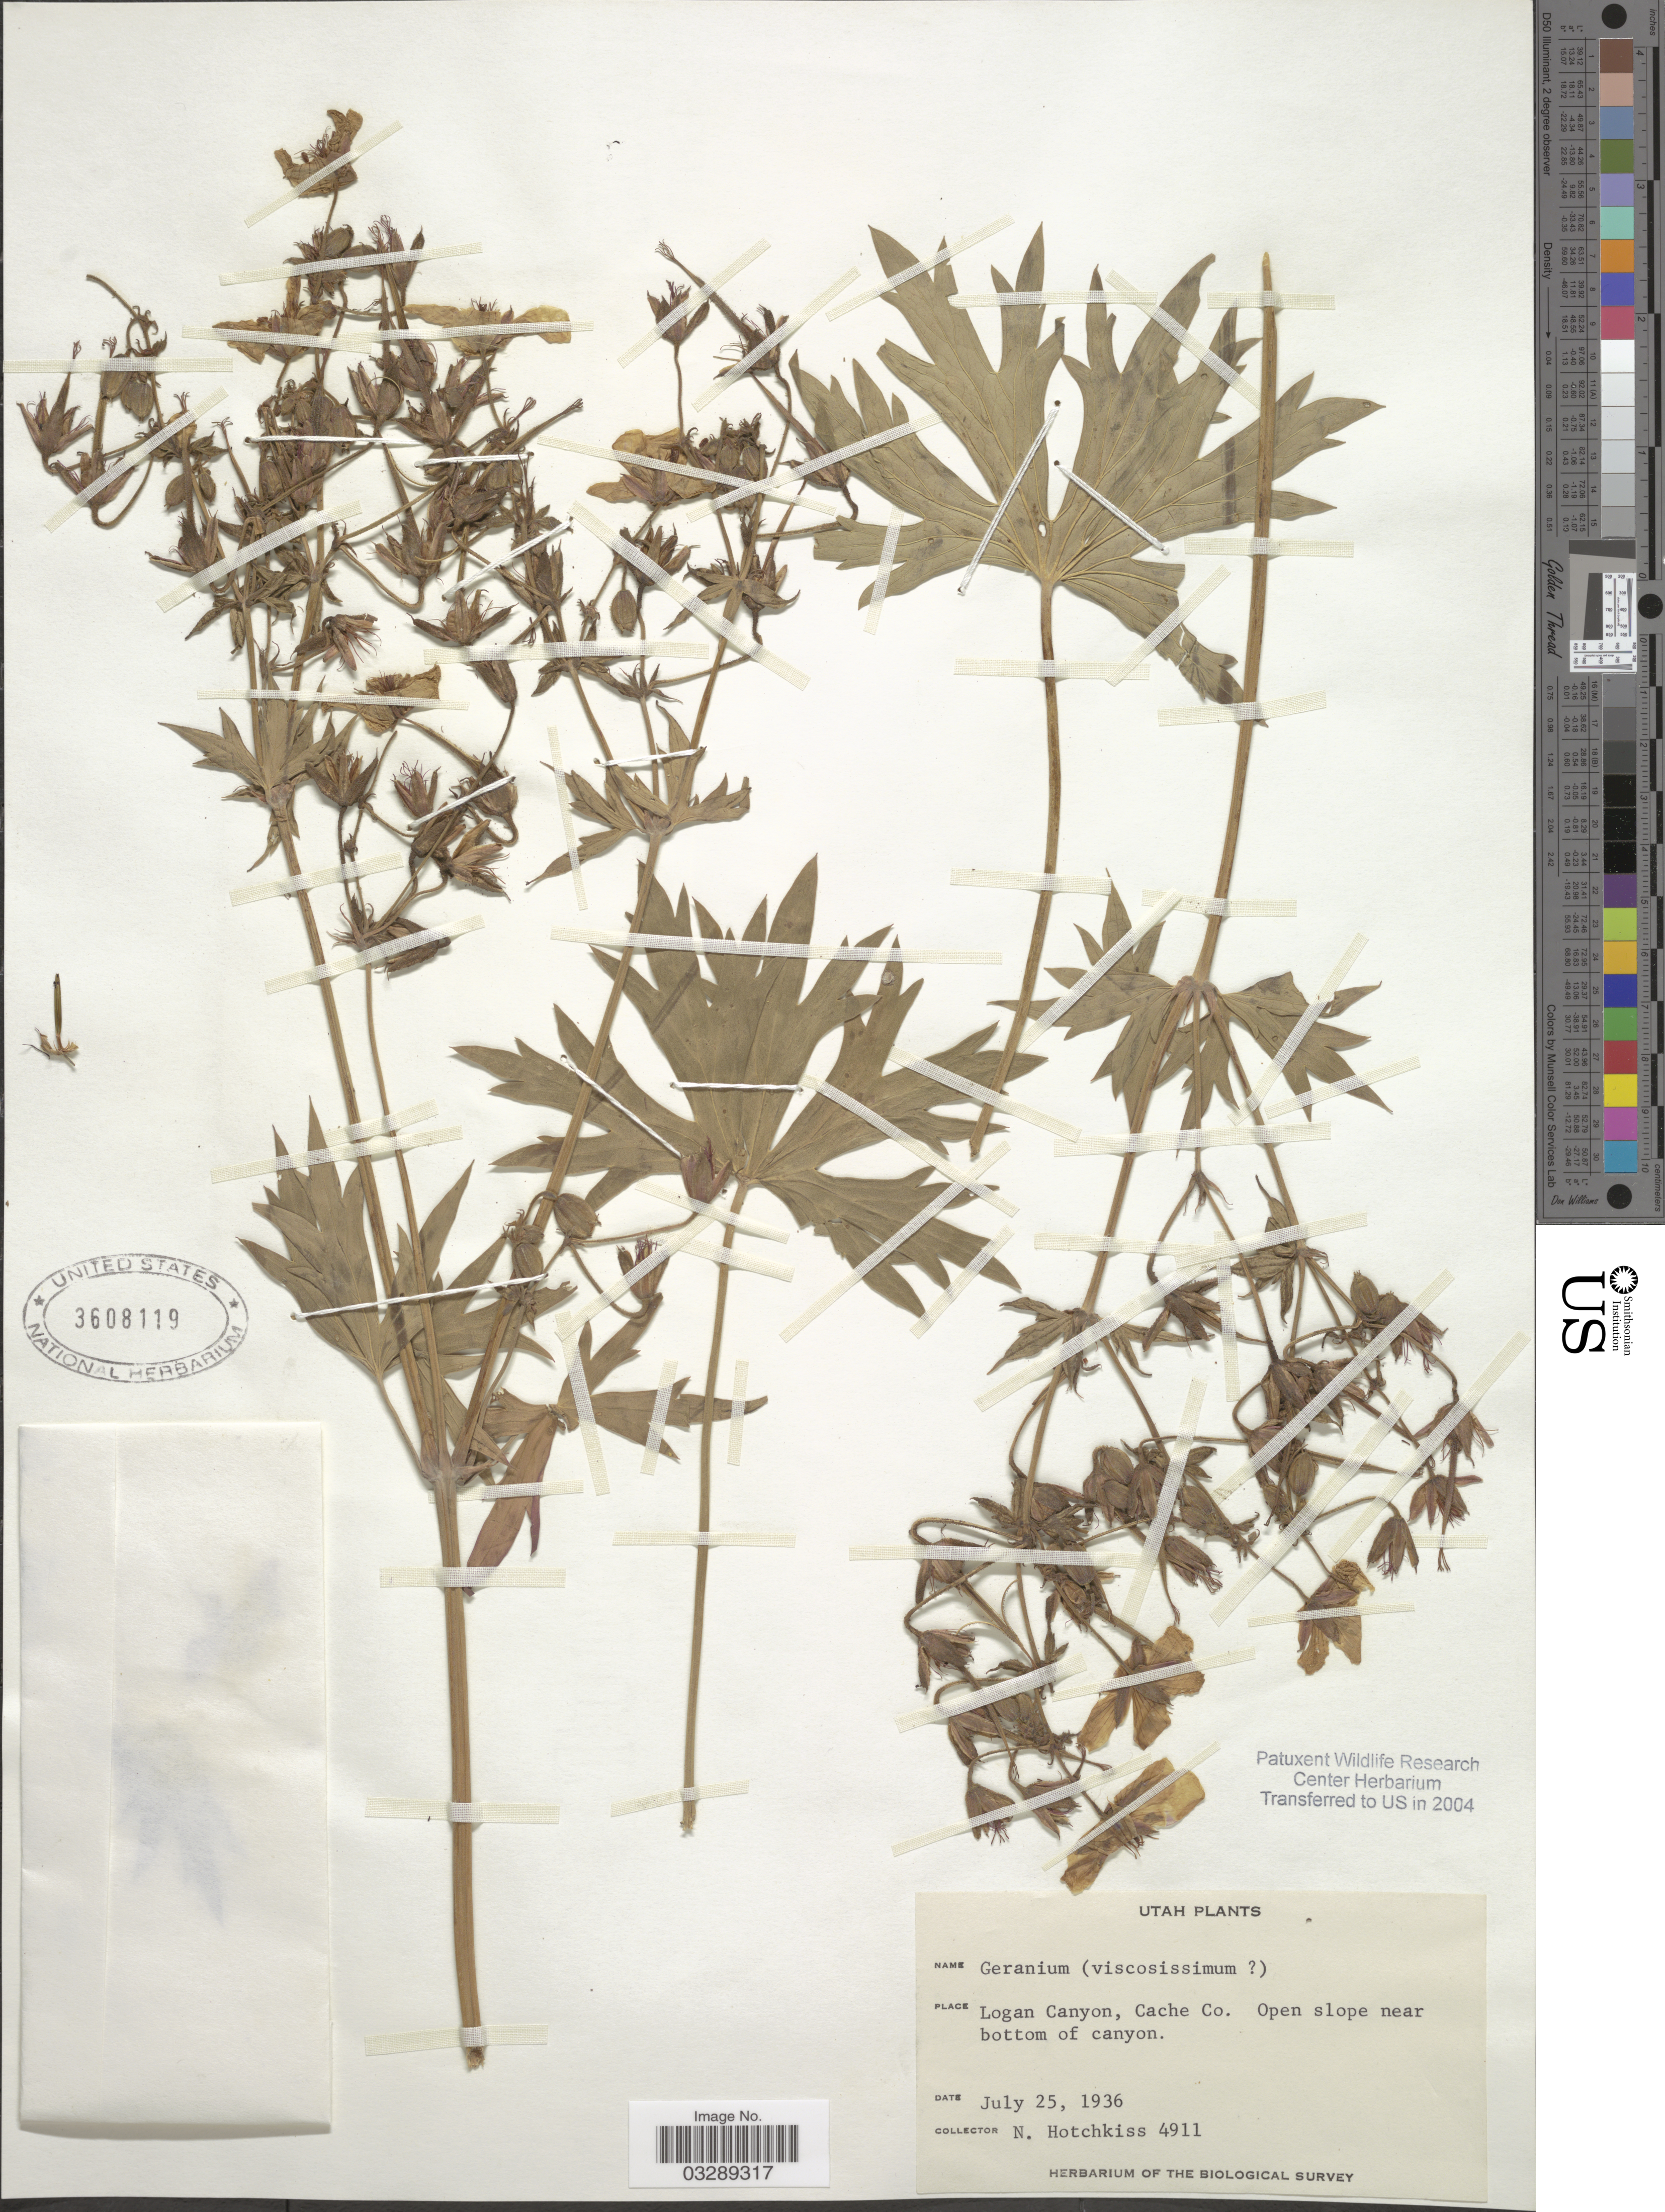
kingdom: Plantae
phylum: Tracheophyta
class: Magnoliopsida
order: Geraniales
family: Geraniaceae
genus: Geranium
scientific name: Geranium viscosissimum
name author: Fisch. & C.A. Mey.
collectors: N. Hotchkiss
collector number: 4911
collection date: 1936-07-25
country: United States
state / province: Utah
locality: Logan Canyon, Cache Co. Open slope near bottom of canyon.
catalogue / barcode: US 3608119